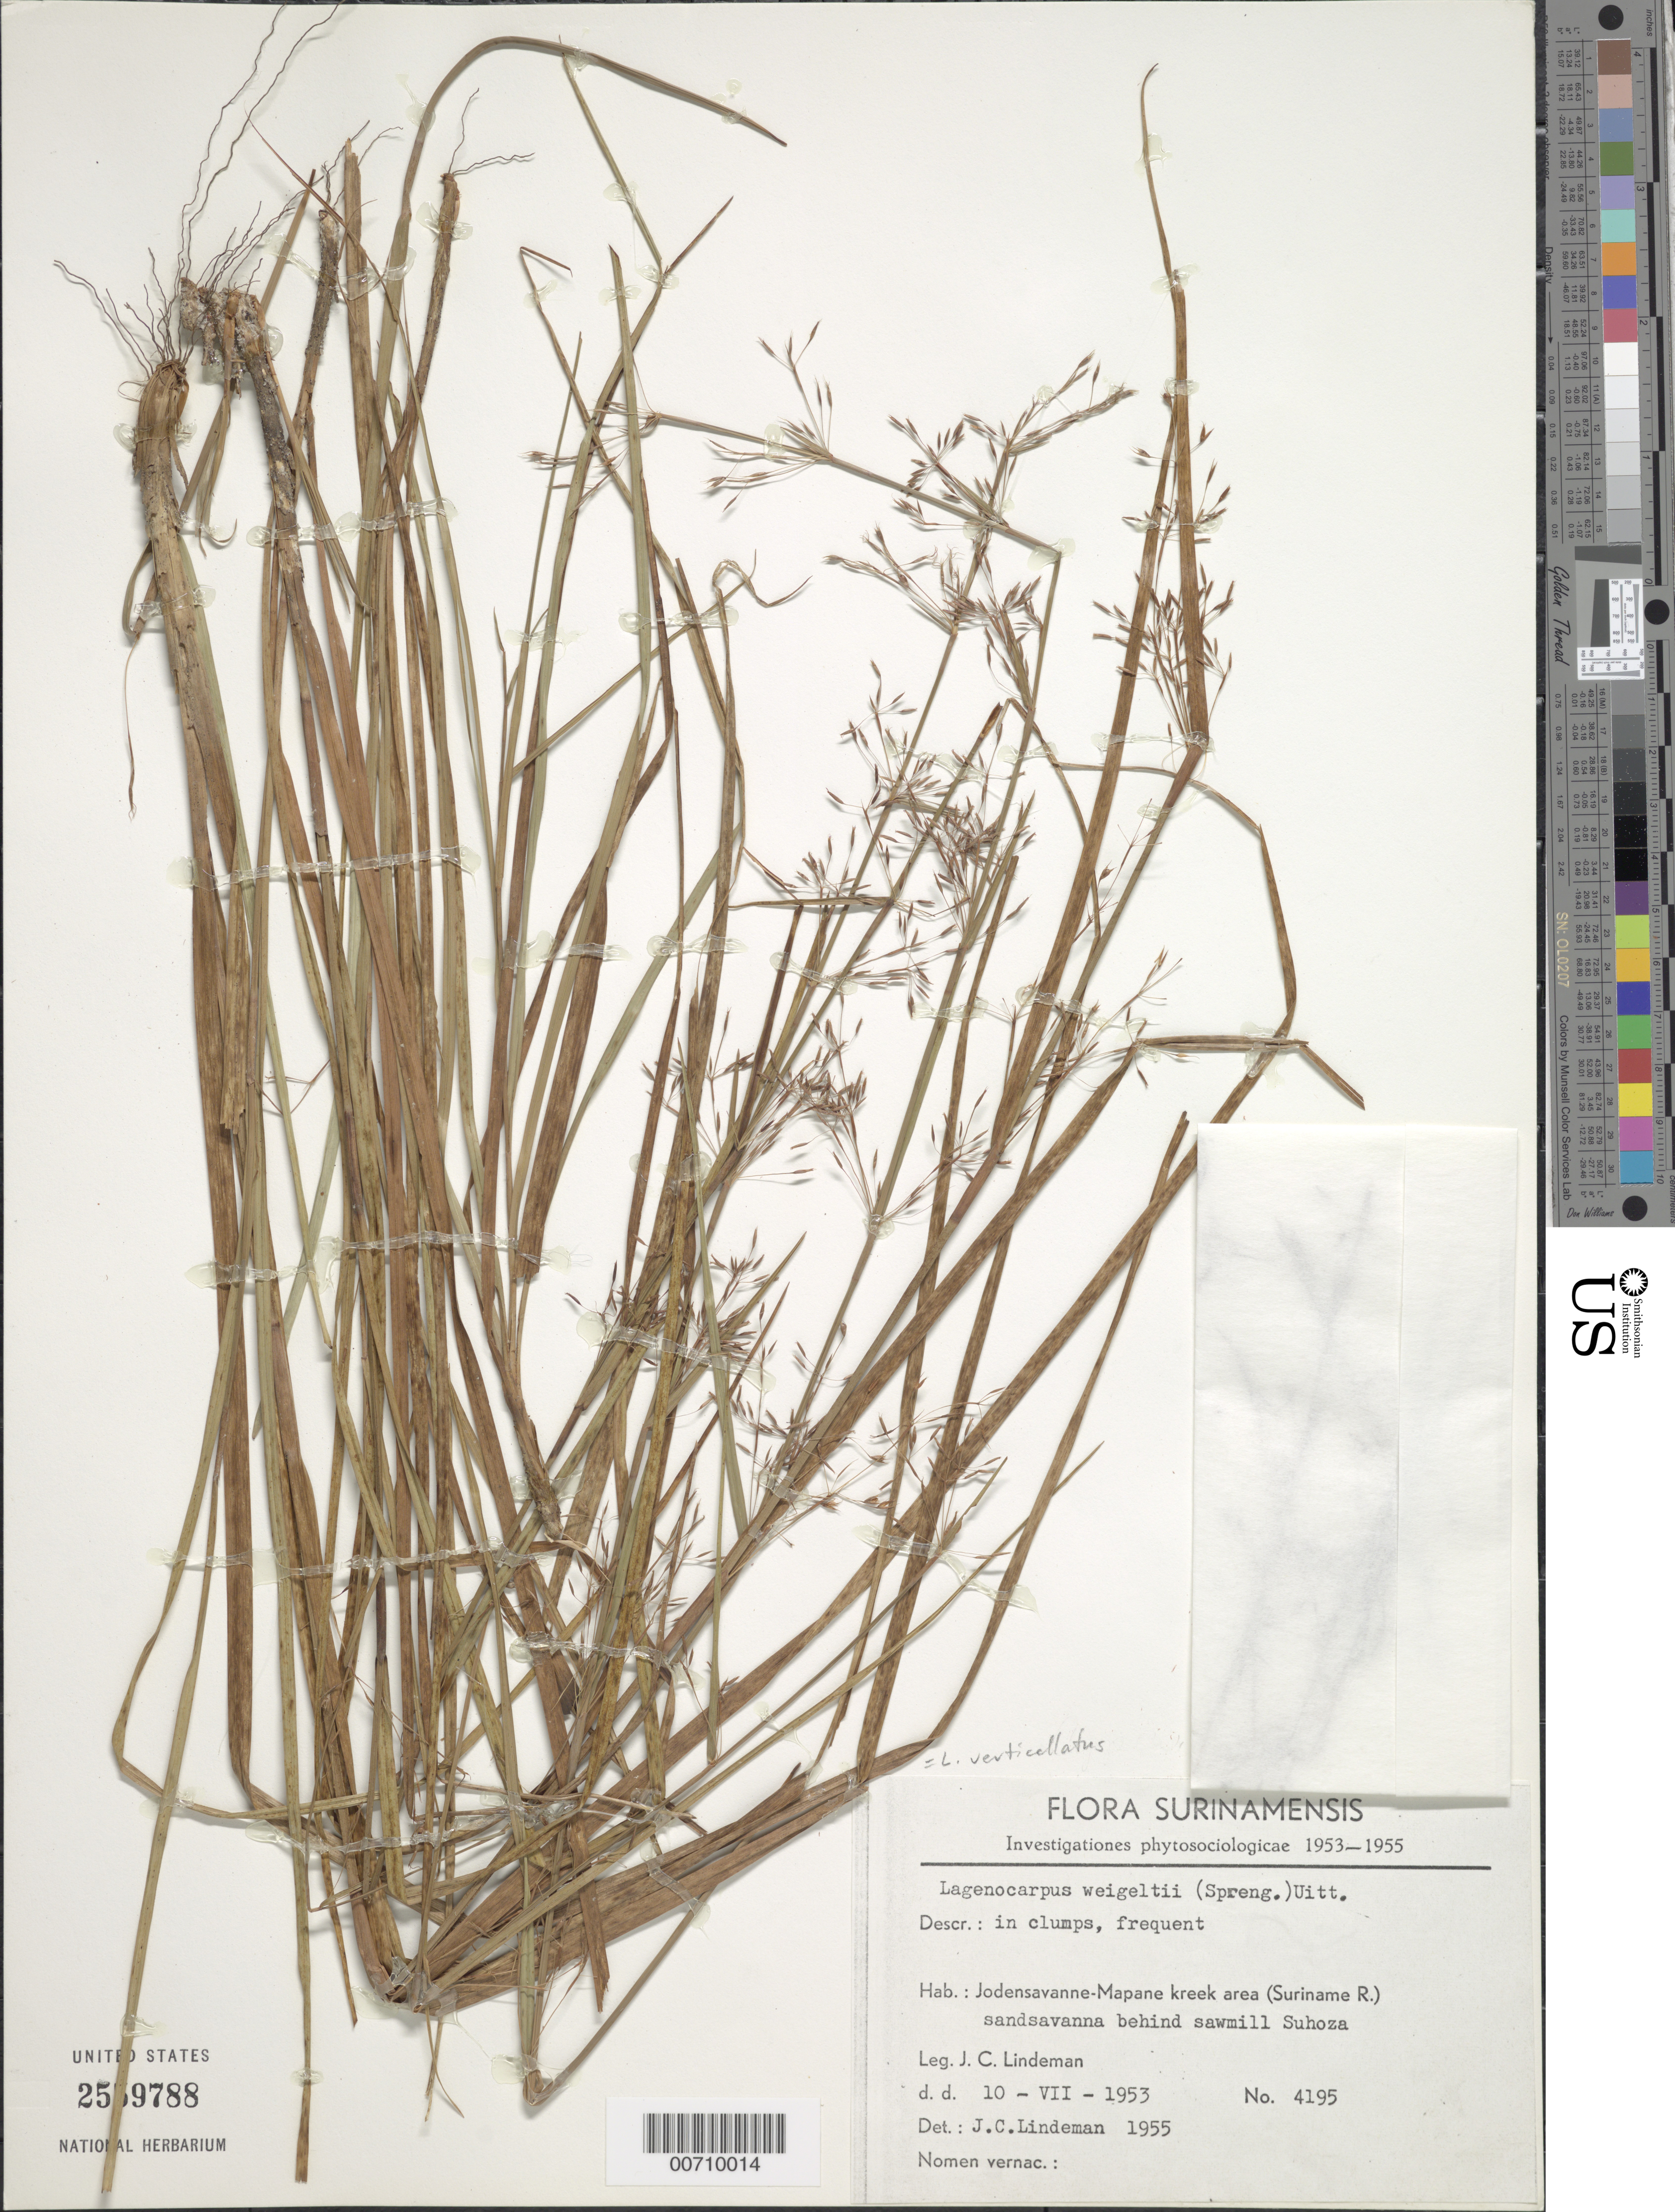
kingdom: Plantae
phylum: Tracheophyta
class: Liliopsida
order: Poales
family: Cyperaceae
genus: Cryptangium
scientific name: Cryptangium verticillatum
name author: (Spreng.) Vitta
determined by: Strong, Mark T., (BOT), Smithsonian Institution - National Museum of Natural History (UNITED STATES)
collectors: J. C. Lindeman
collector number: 4195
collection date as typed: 10-Jul-53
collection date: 1953-07-10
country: Suriname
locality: Jodensavanne-Mapane kreek area (Suriname River), savanna behind Suhoza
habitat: Sand savanna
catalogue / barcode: US 2559788